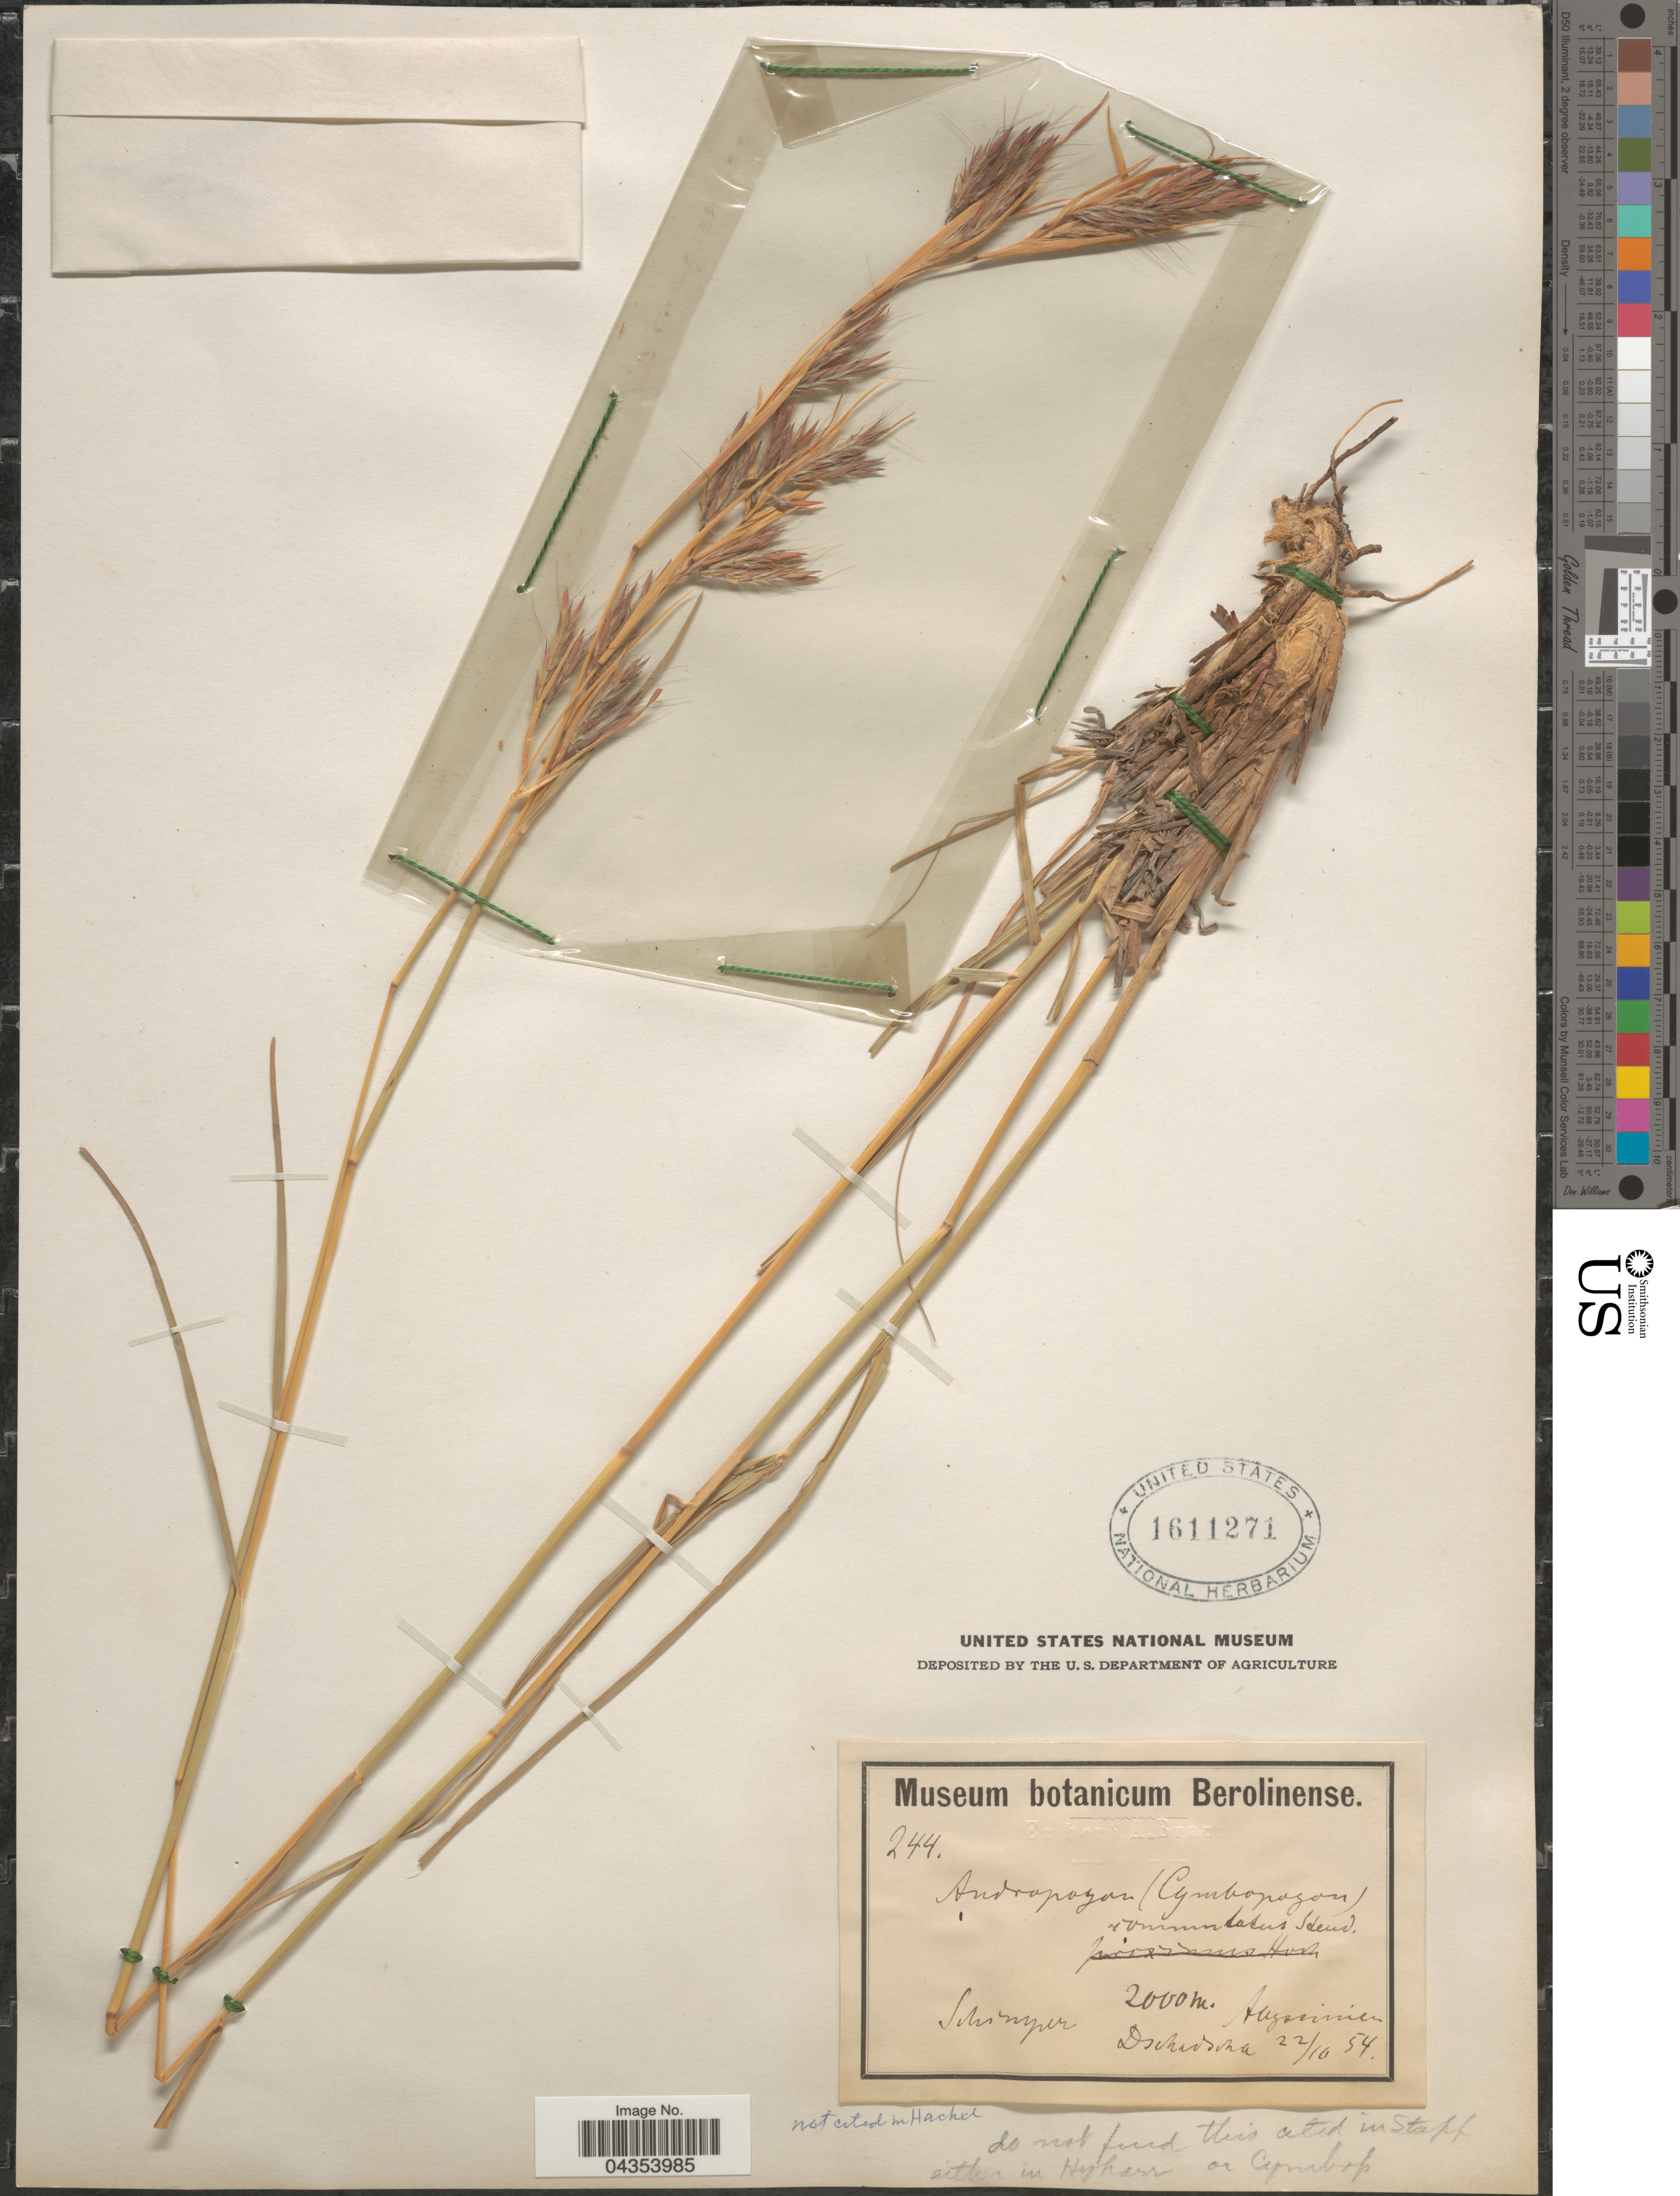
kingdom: Plantae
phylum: Tracheophyta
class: Liliopsida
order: Poales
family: Poaceae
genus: Hyparrhenia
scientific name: Hyparrhenia sp.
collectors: -. Schimper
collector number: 244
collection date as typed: Transcribed d/m/y: 22/10/54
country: Ethiopia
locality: Abyssinien. Dschadscha.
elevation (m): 2000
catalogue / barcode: US 1611271